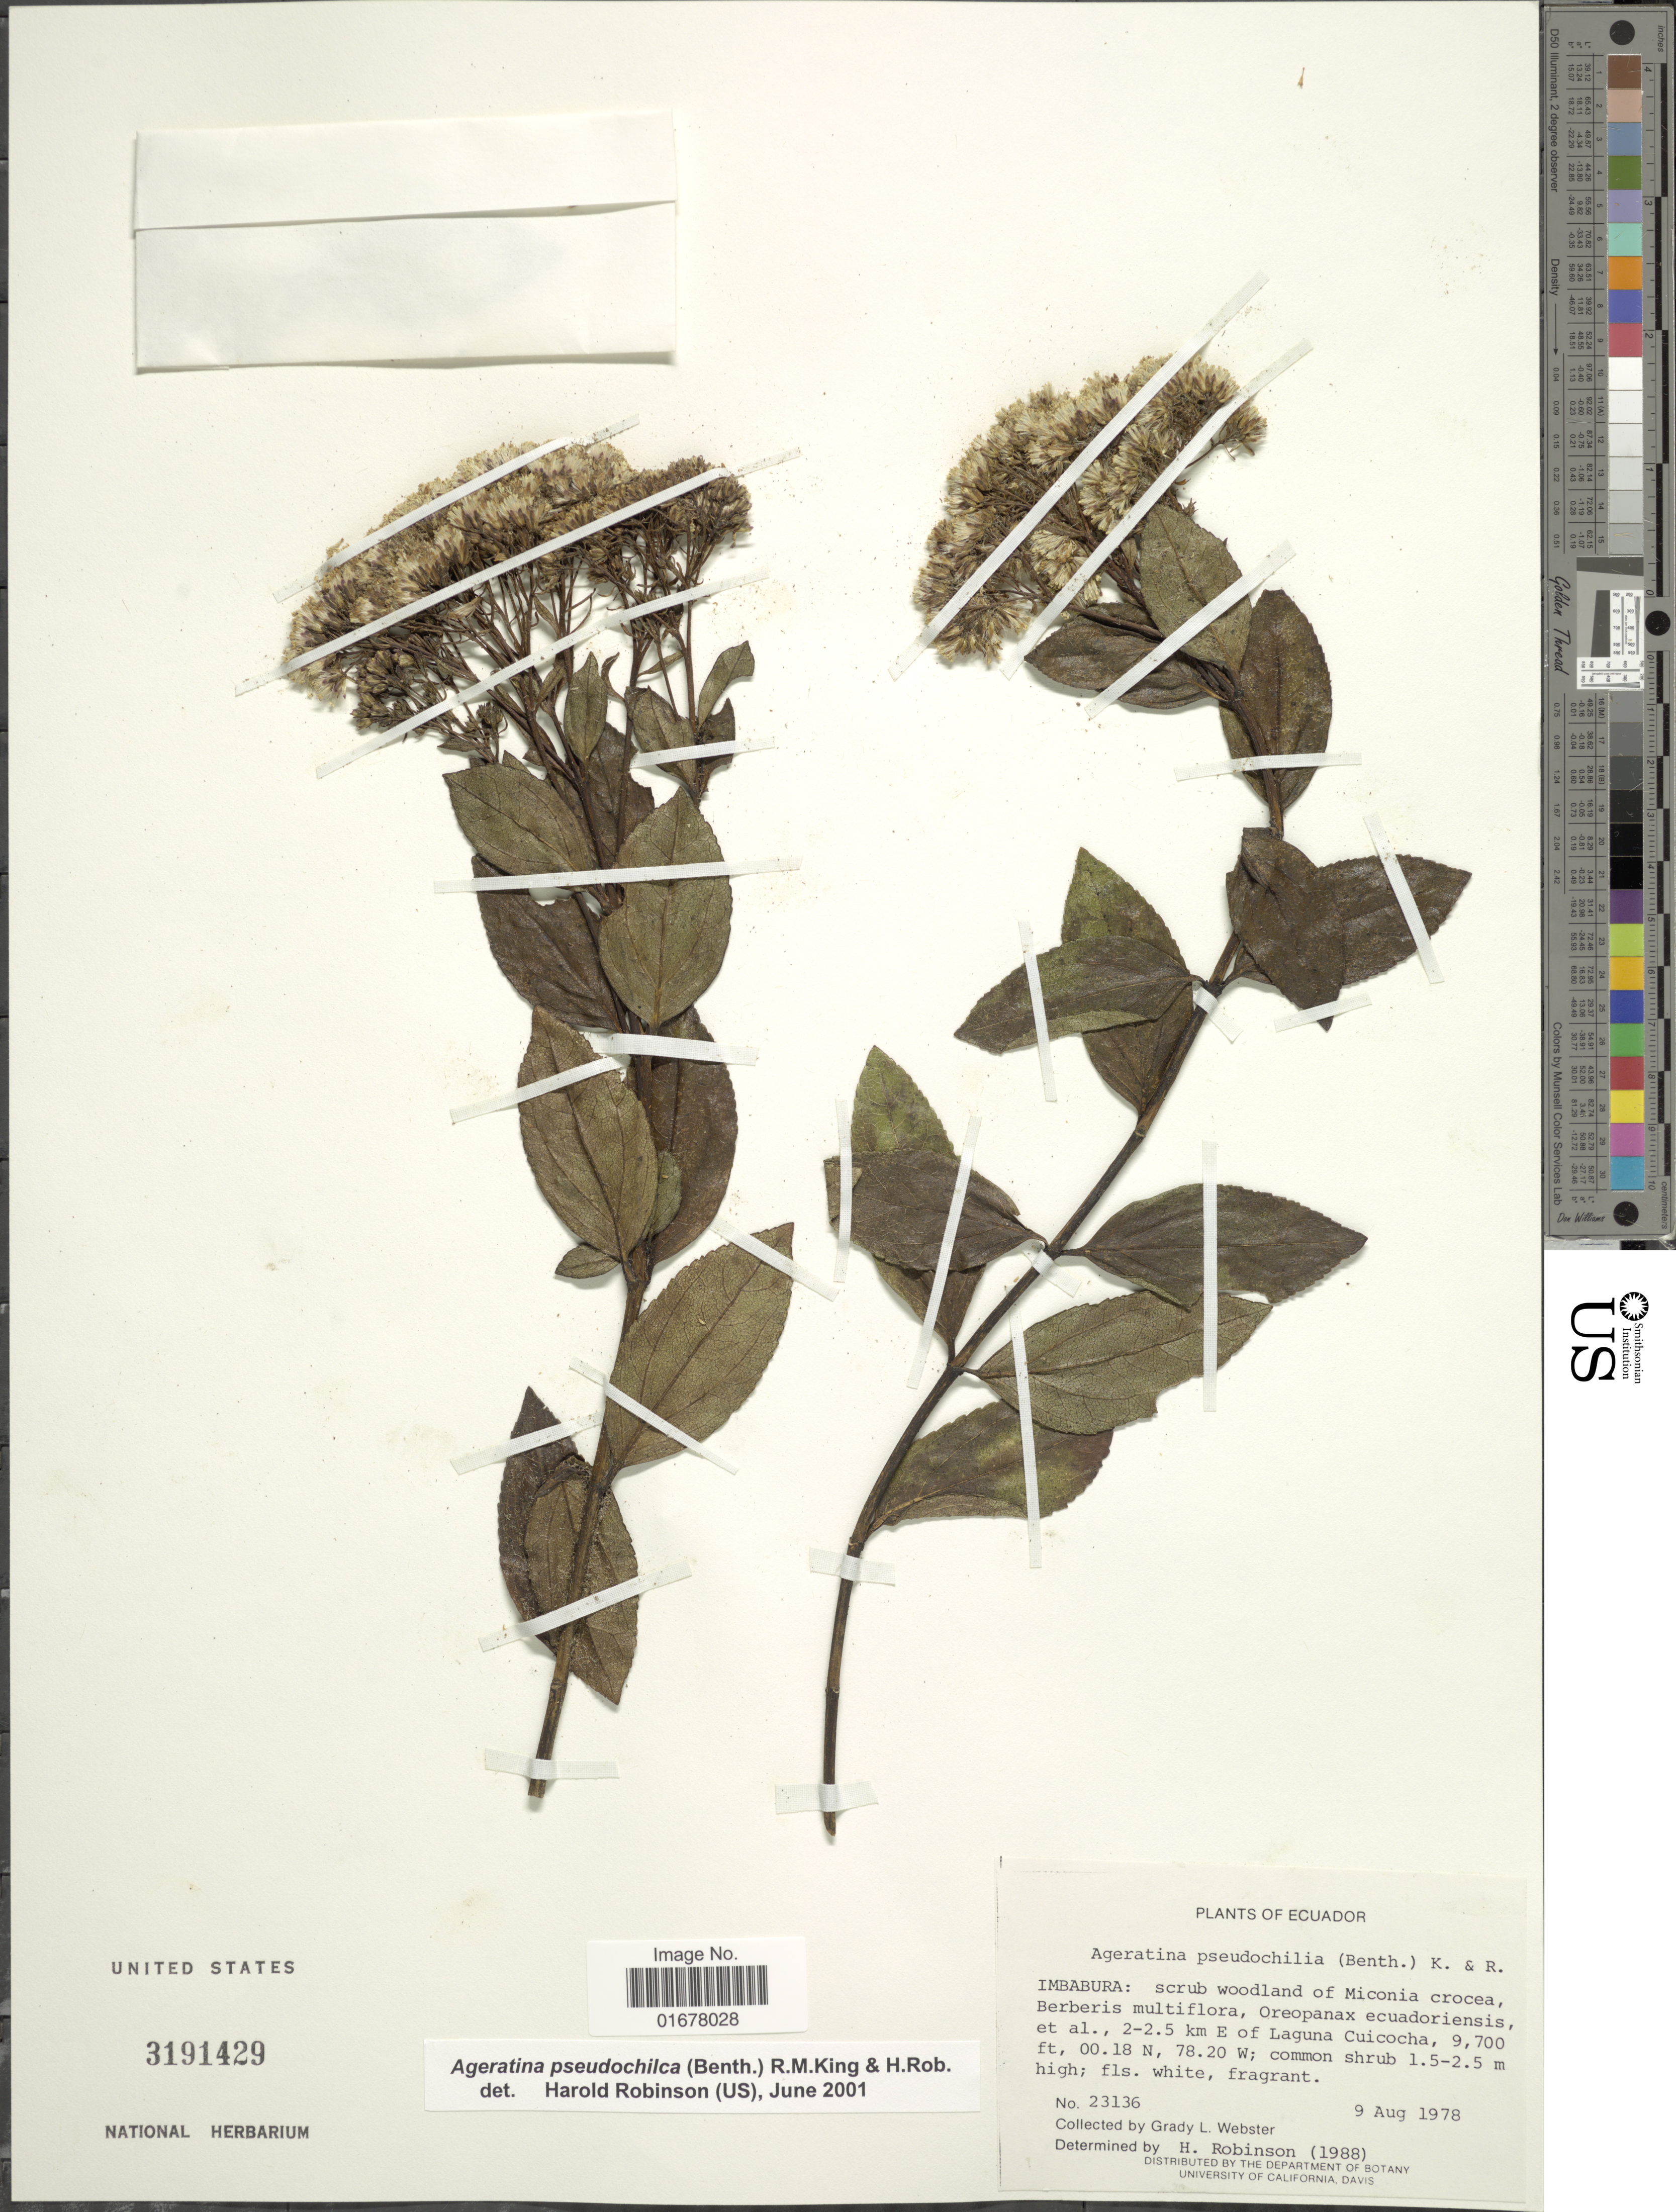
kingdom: Plantae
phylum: Tracheophyta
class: Magnoliopsida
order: Asterales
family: Asteraceae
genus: Ageratina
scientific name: Ageratina pseudochilca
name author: (Benth.) R.M. King & H. Rob.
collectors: G. L. Webster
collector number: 23136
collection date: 1978-08-09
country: Ecuador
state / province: Imbabura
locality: Imbabura: 2-2.5 km E of Laguna Cuicocha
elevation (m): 2957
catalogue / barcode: US 3191429